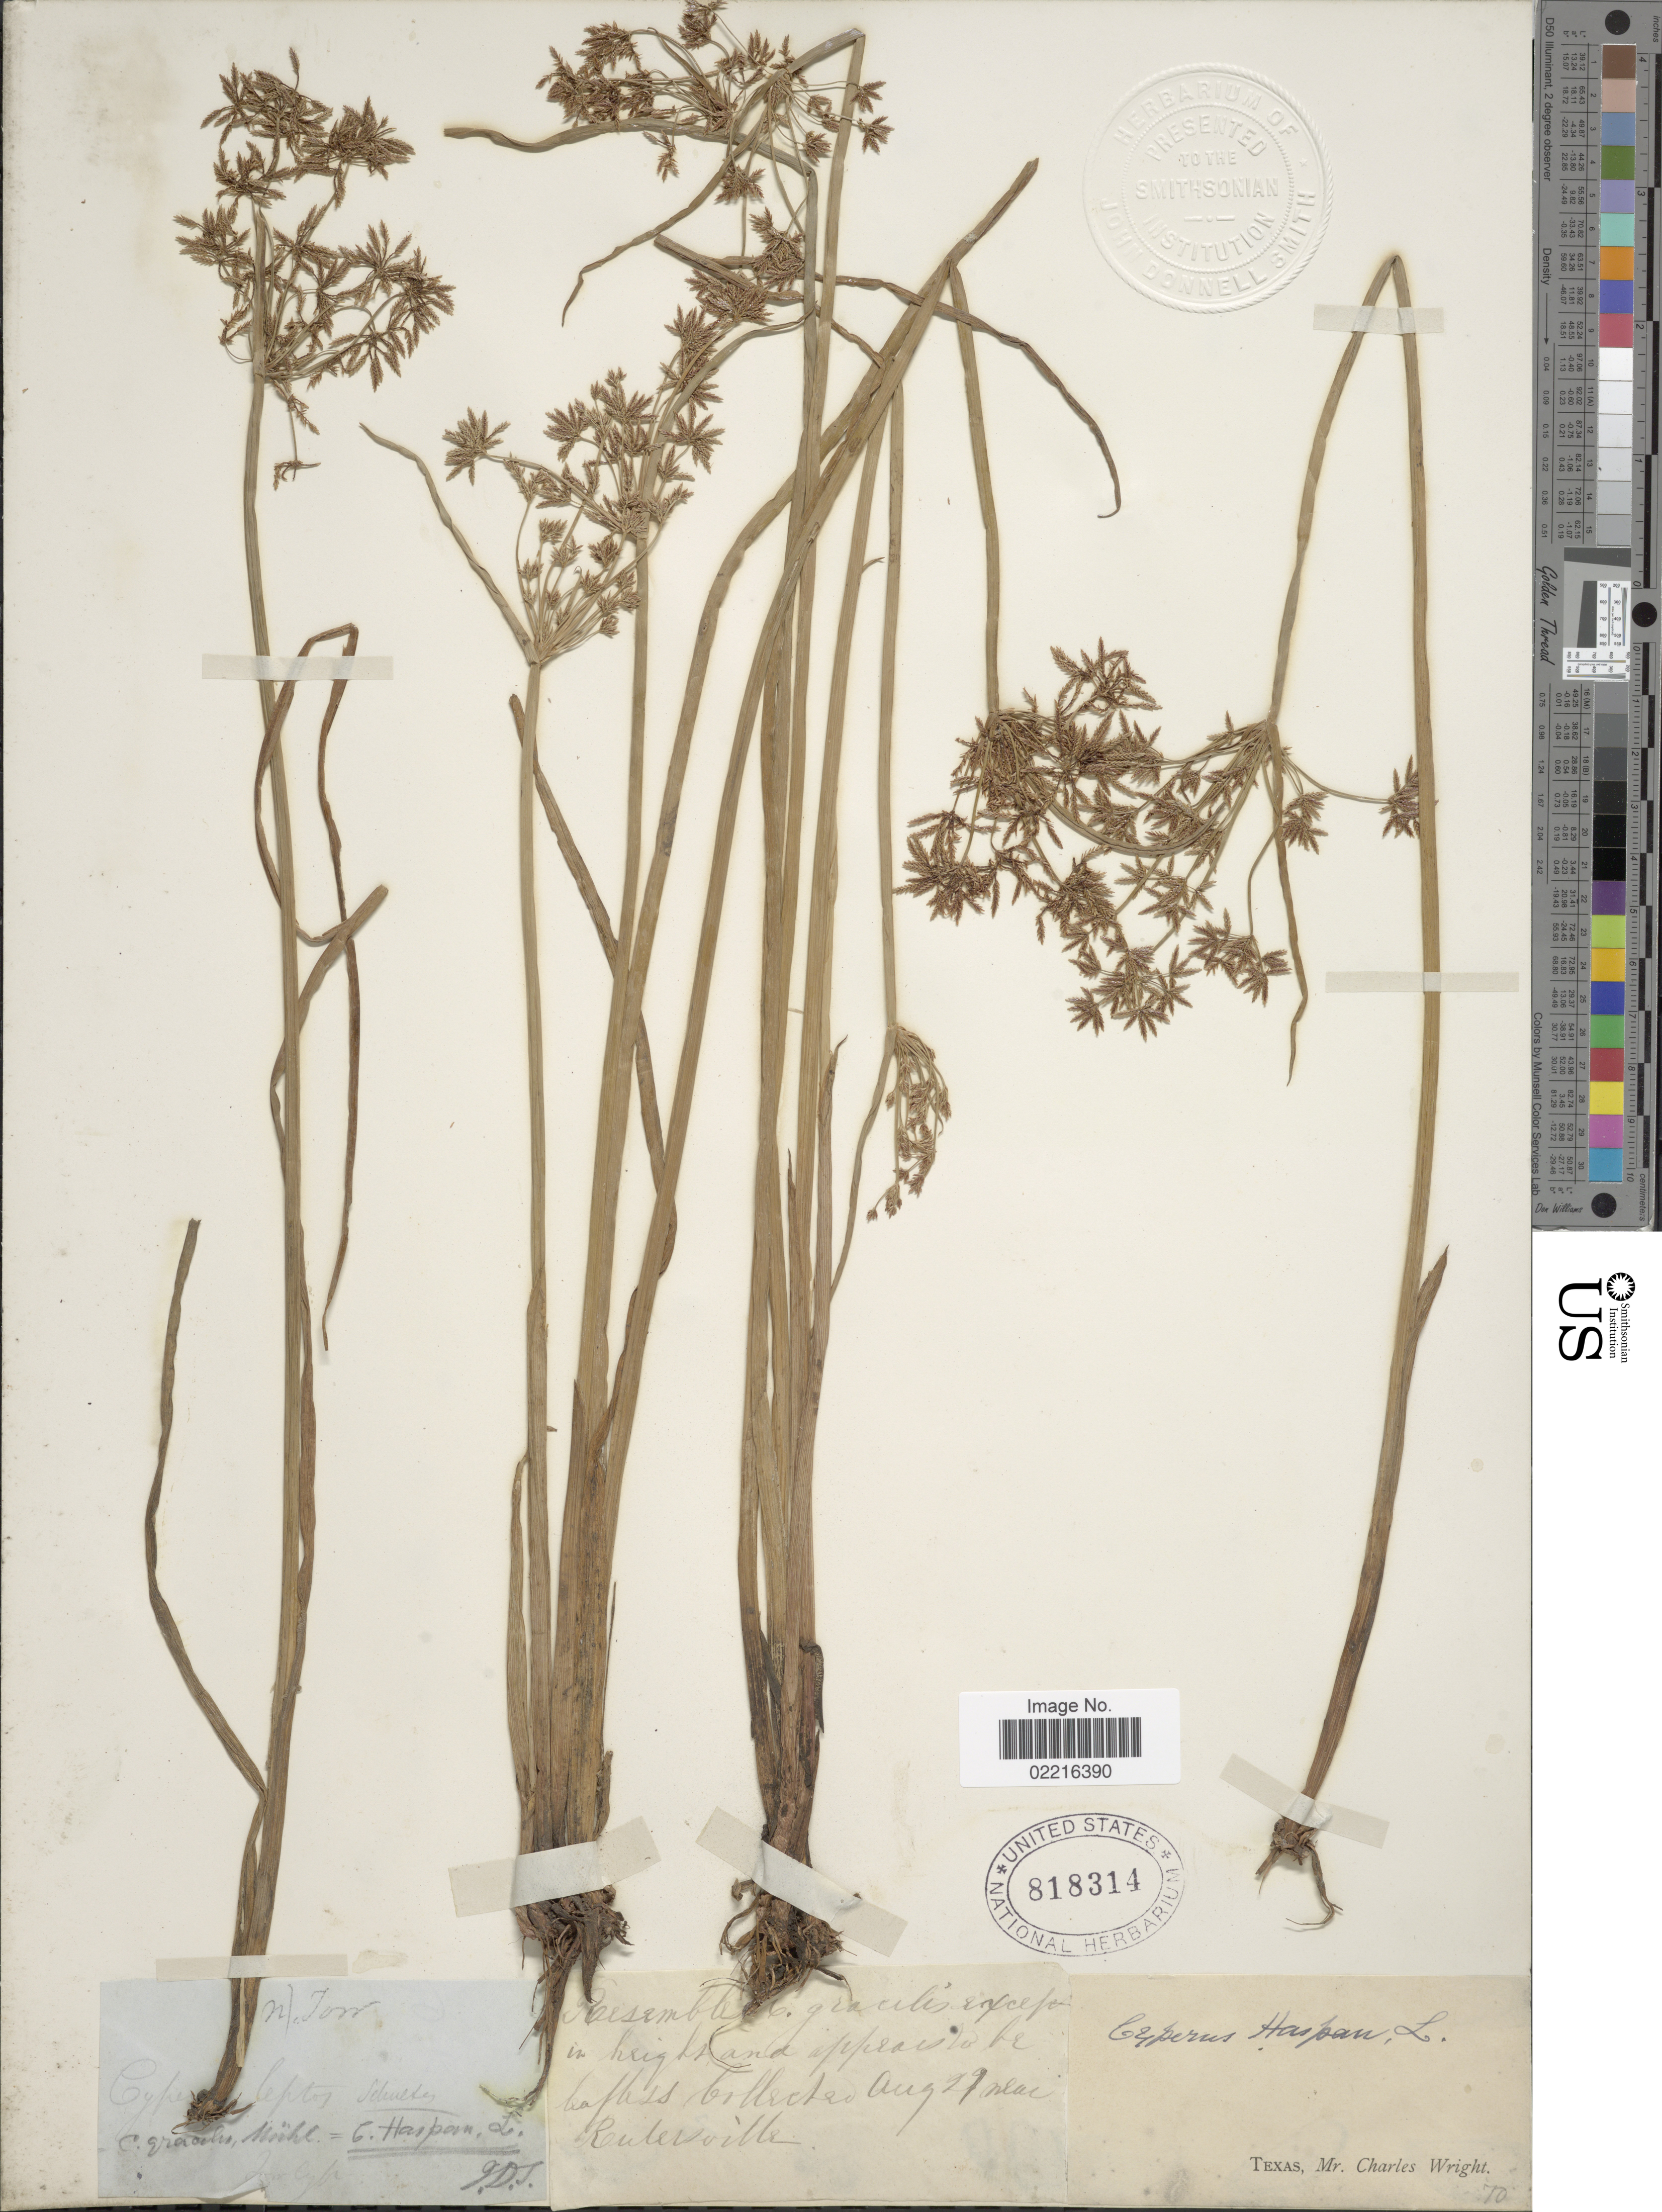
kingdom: Plantae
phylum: Tracheophyta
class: Liliopsida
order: Poales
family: Cyperaceae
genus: Cyperus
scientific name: Cyperus haspan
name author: L.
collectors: C. Wright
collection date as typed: Transcribed d/m/y: /5/29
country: United States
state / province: Texas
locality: Near Rulersville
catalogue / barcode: US 818314